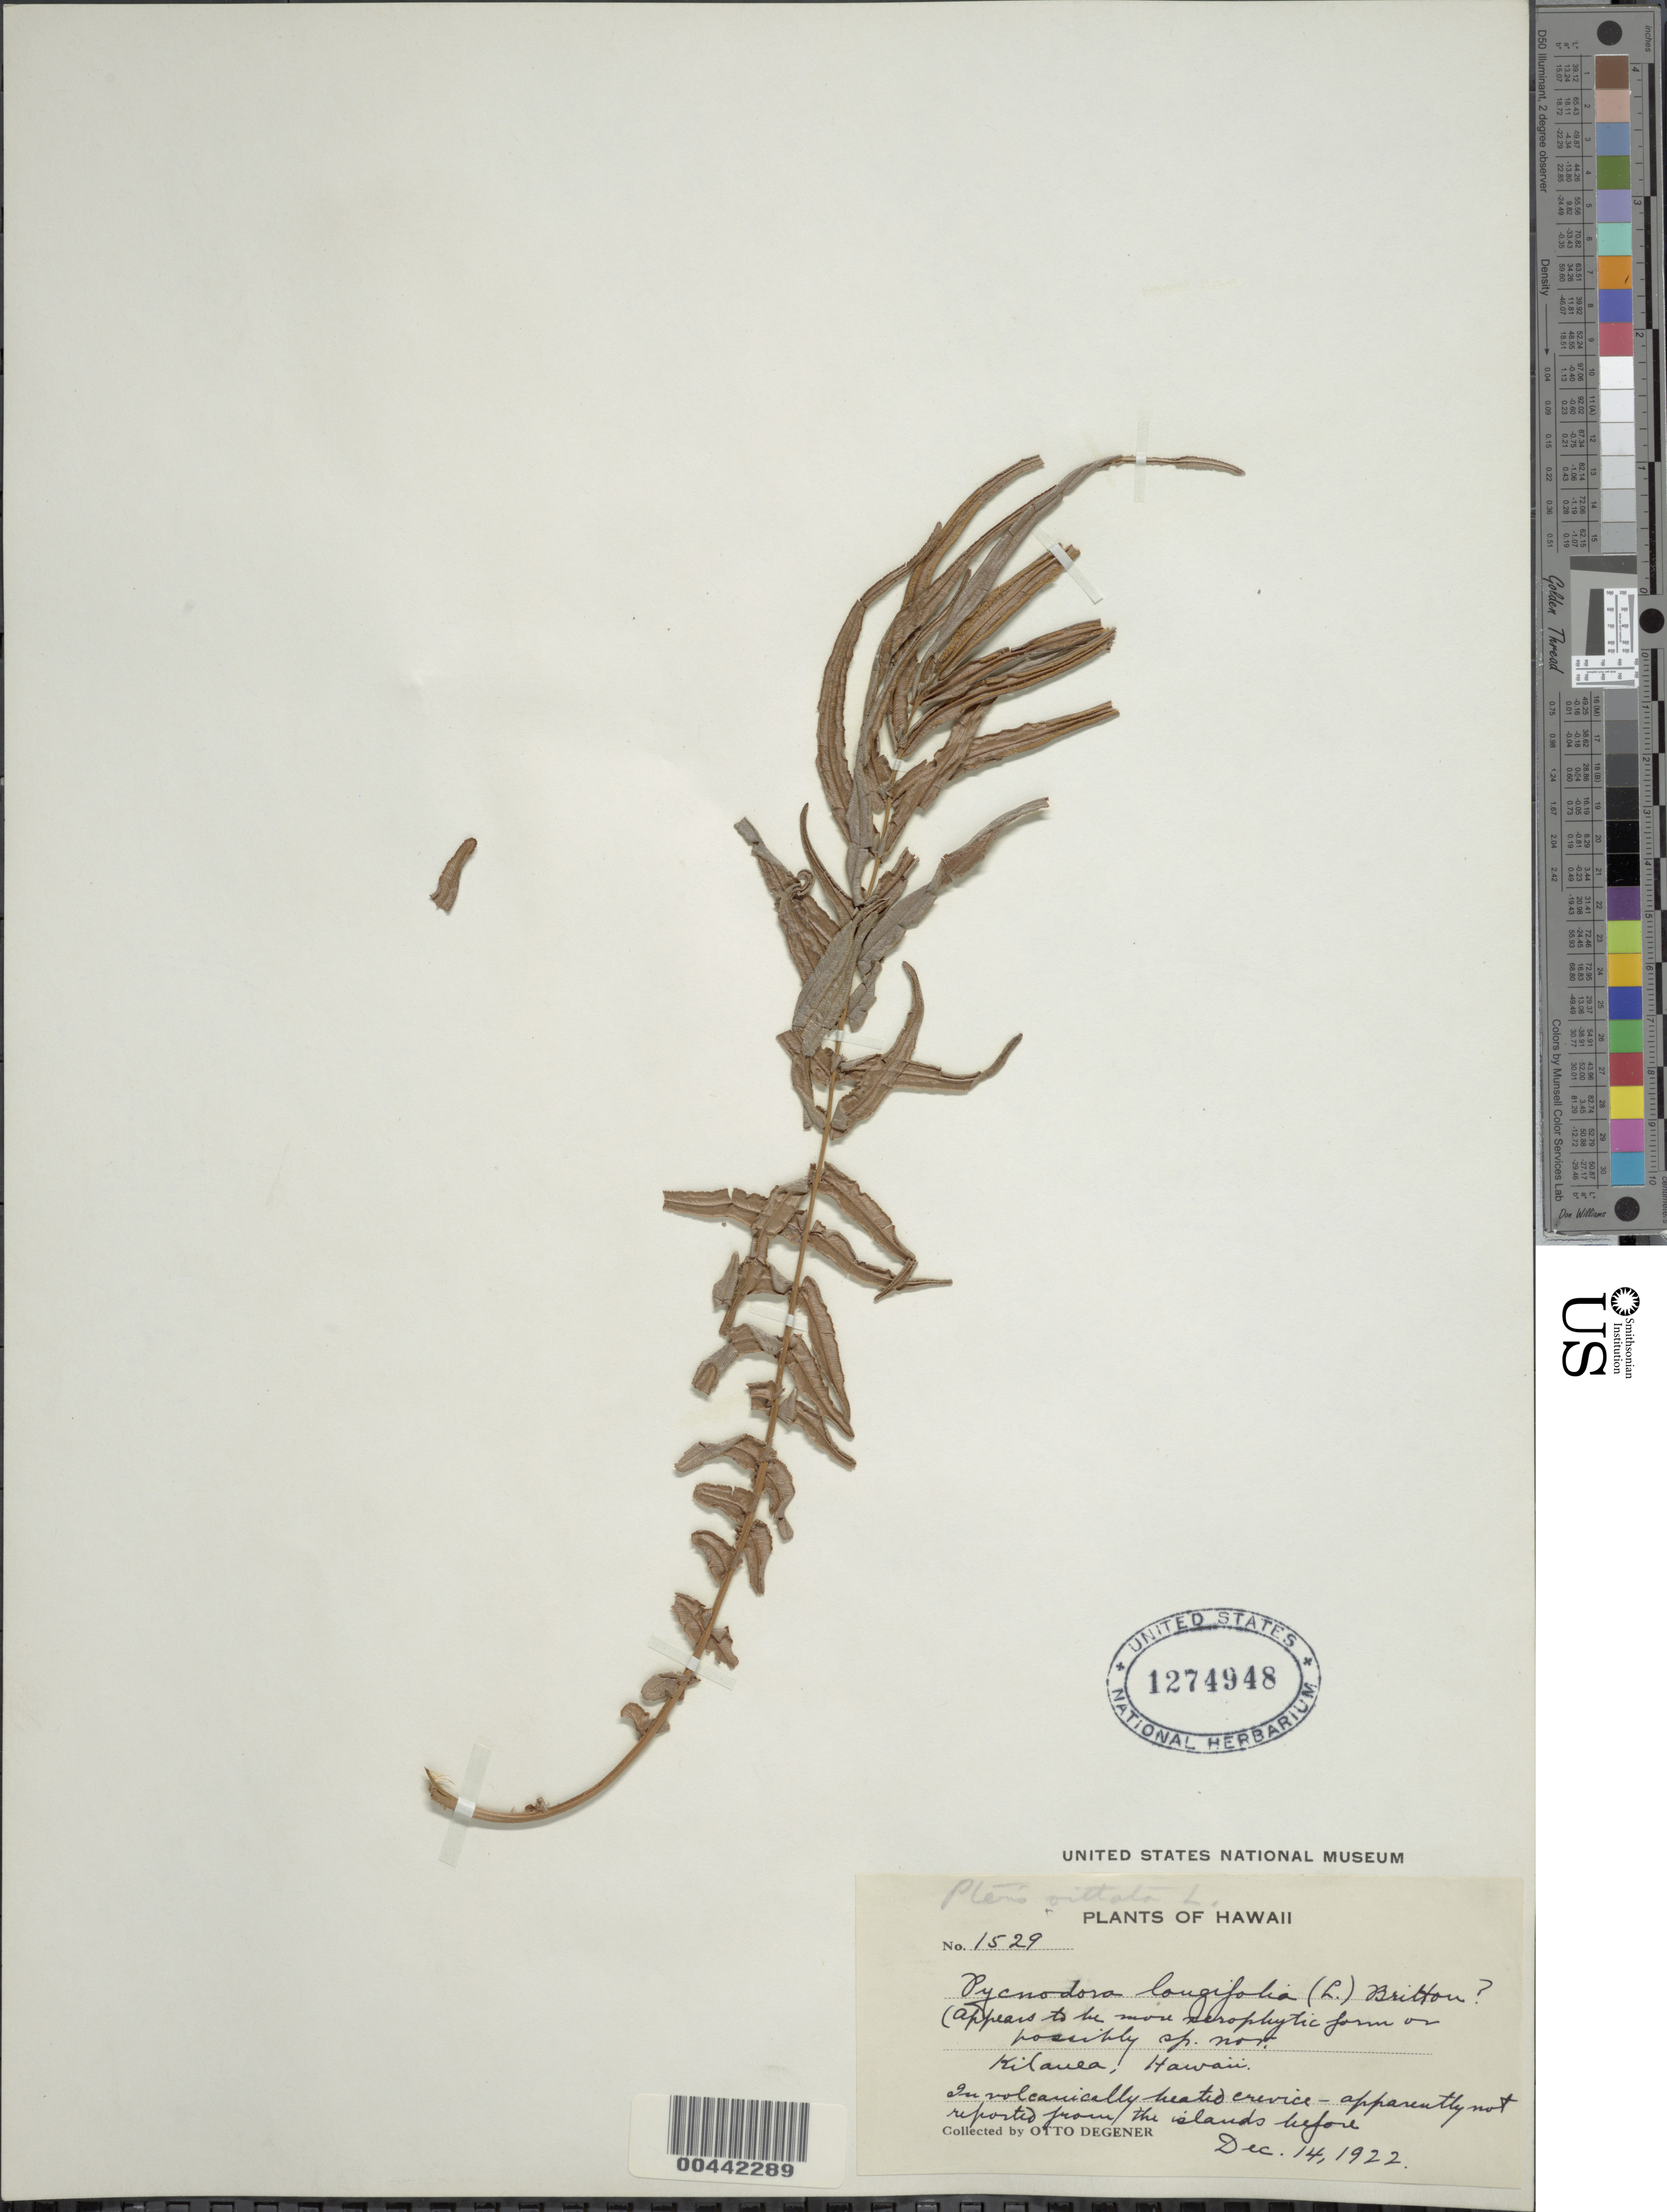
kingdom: Plantae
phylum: Tracheophyta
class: Polypodiopsida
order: Polypodiales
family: Pteridaceae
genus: Pteris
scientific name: Pteris vittata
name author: L.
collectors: O. Degener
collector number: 1529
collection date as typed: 14 Dec 1922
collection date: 1922-12-14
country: United States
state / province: Hawaii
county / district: Honolulu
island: Oahu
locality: Kilauea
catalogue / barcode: US 1274948